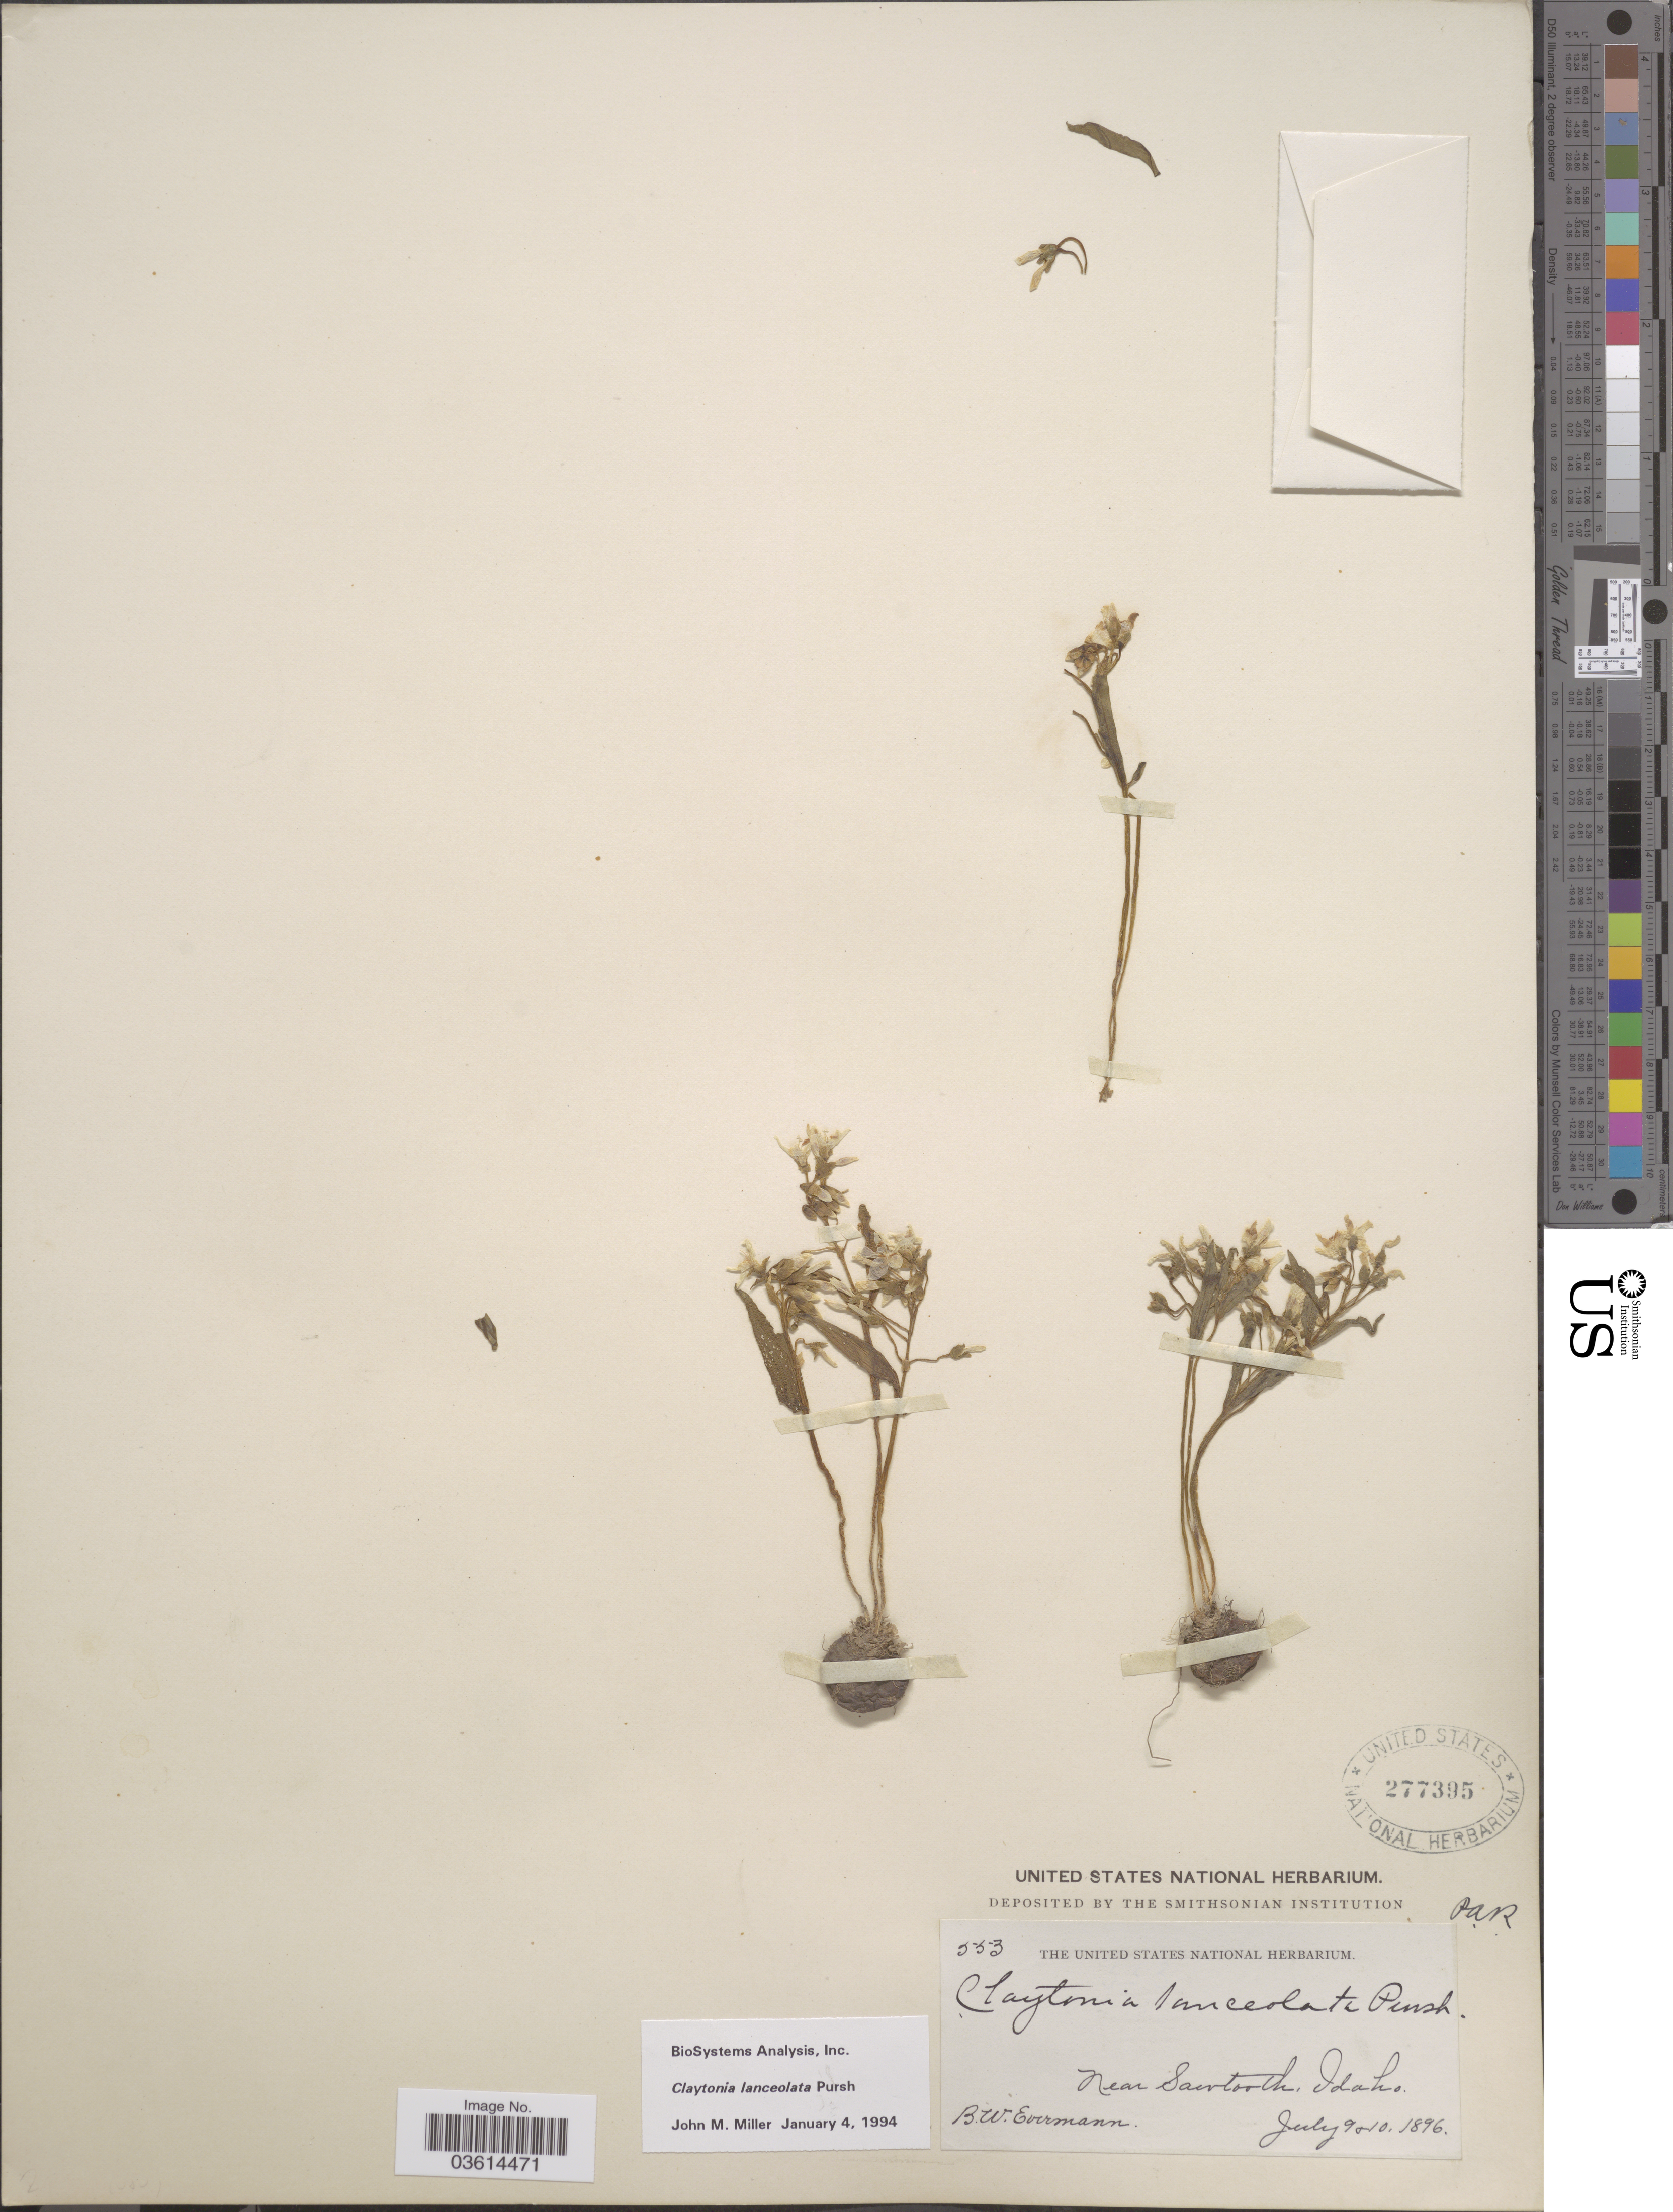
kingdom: Plantae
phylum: Tracheophyta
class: Magnoliopsida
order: Caryophyllales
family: Montiaceae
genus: Claytonia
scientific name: Claytonia lanceolata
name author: Pursh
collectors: B. W. Evermann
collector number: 553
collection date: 1896-07-09/1896-07-10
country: United States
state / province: Idaho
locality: Near Sawtooth.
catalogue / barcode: US 277395